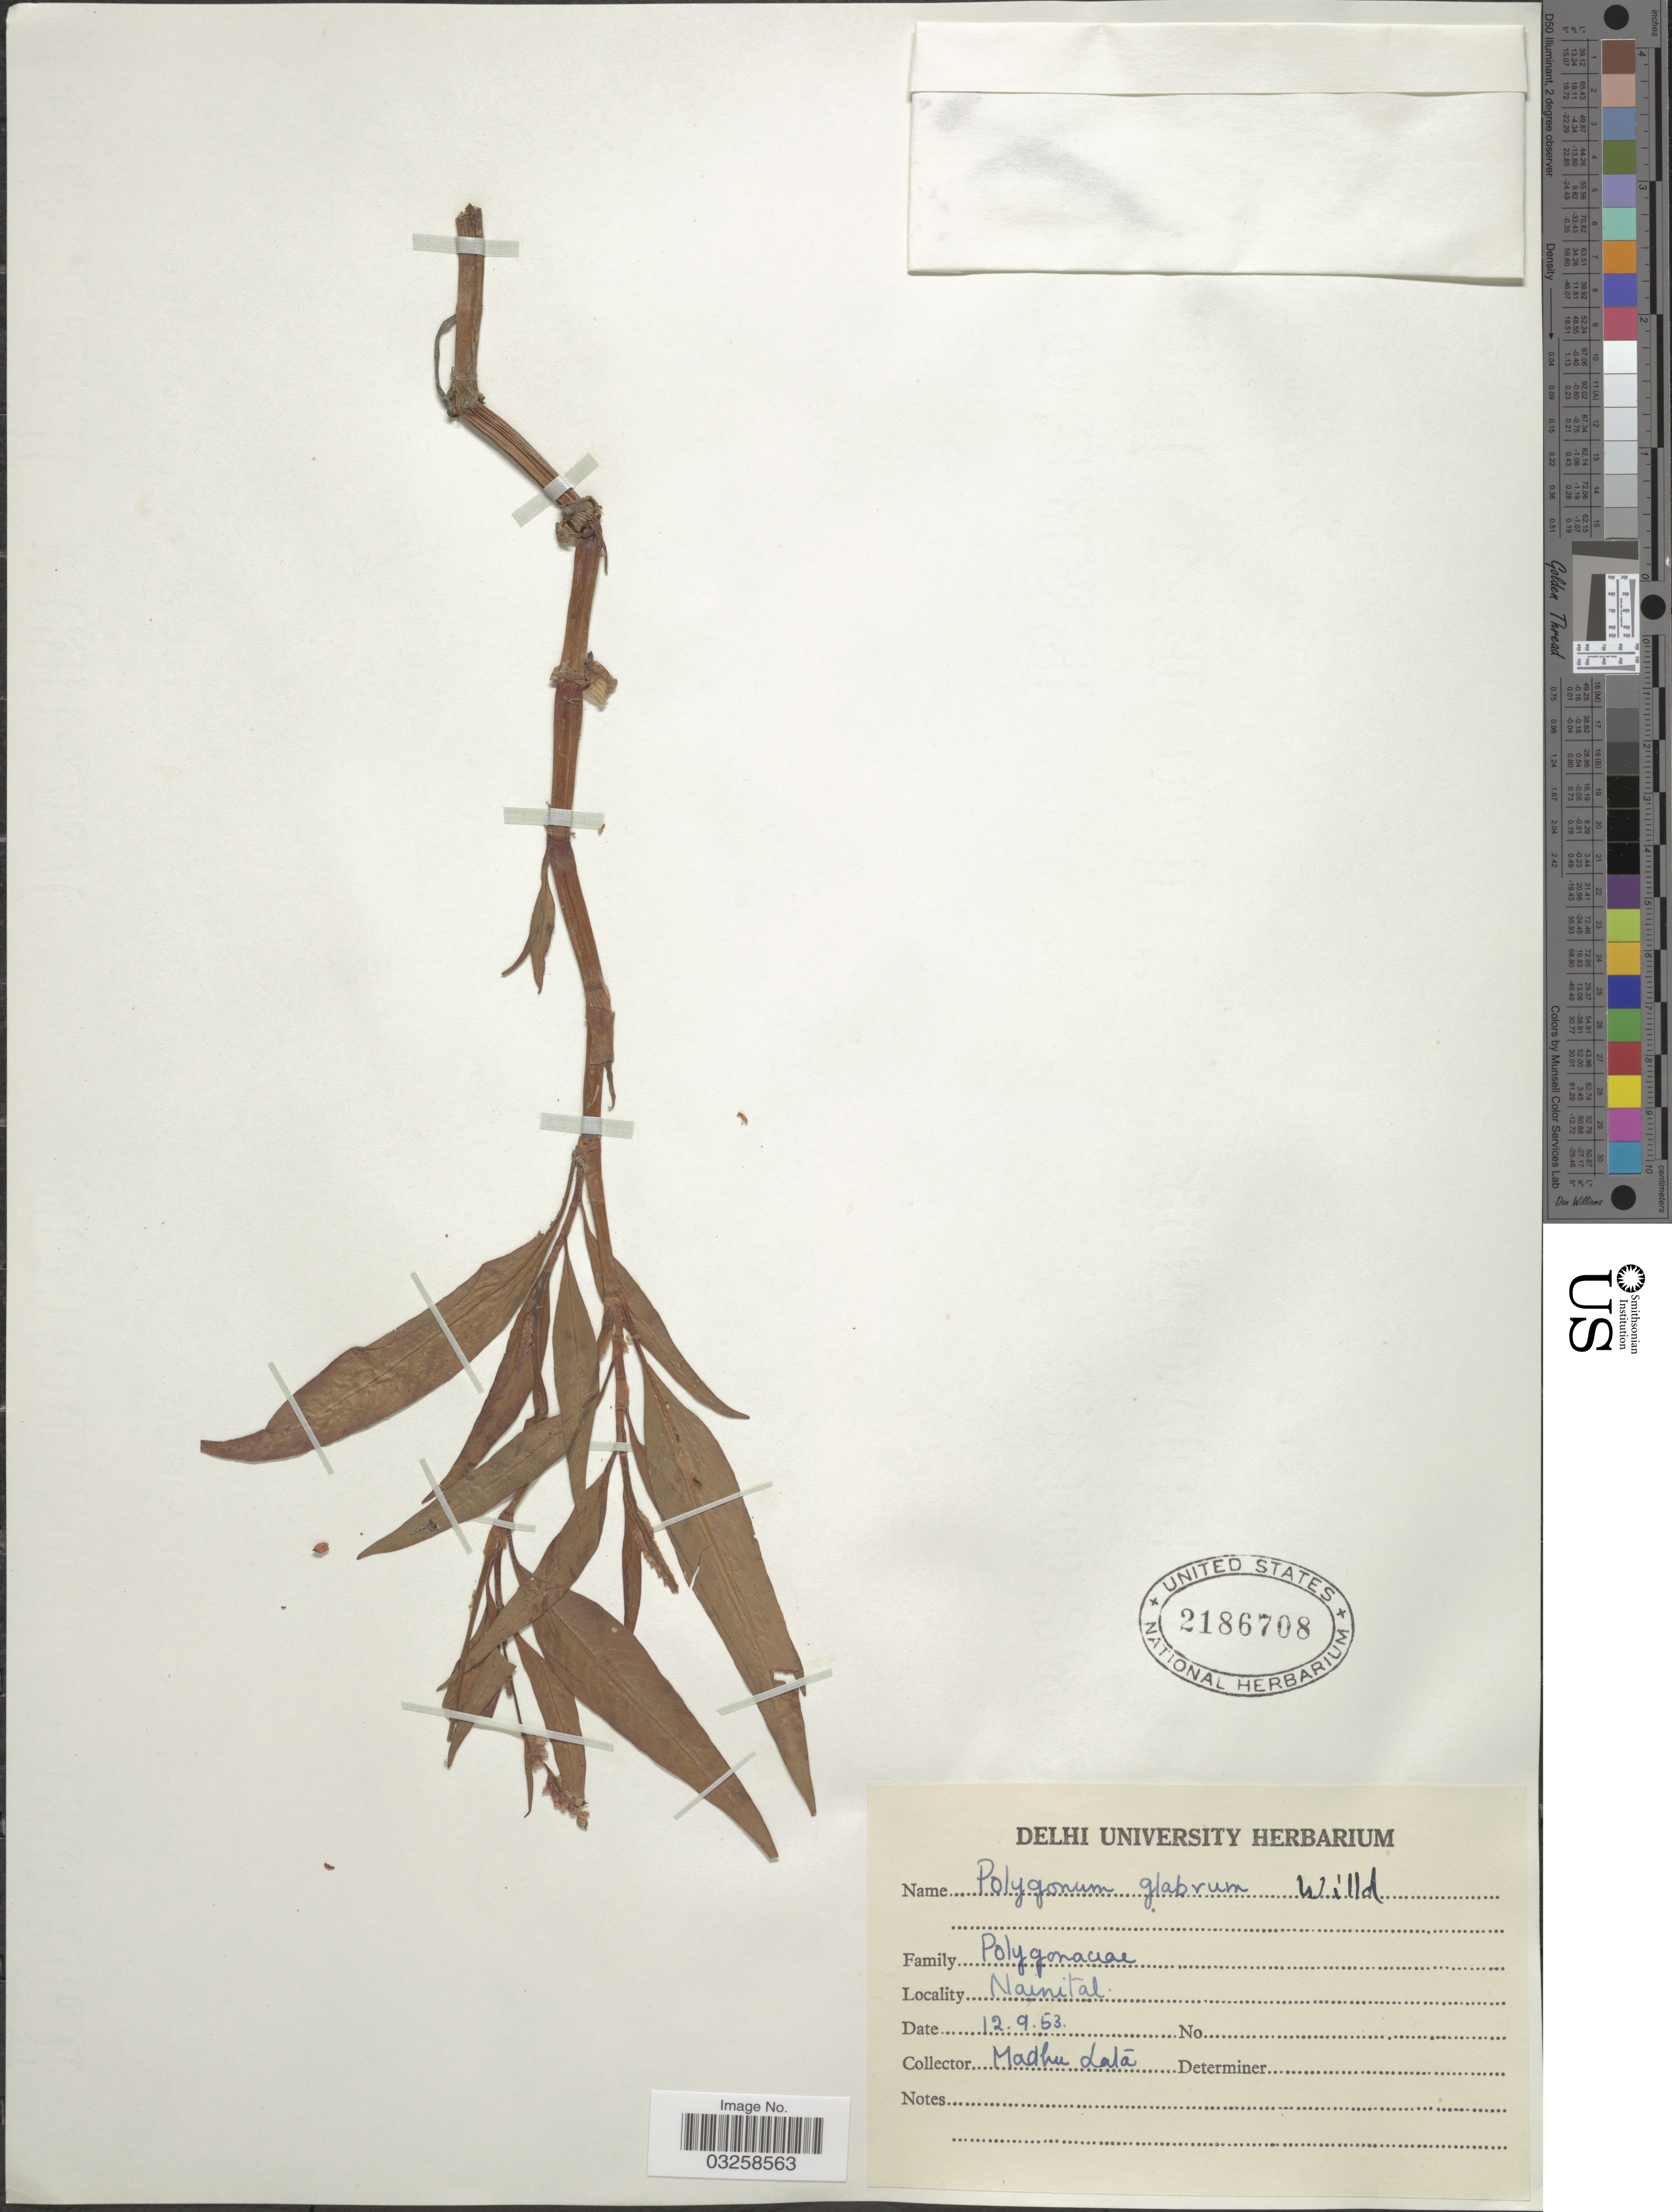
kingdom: Plantae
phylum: Tracheophyta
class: Magnoliopsida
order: Caryophyllales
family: Polygonaceae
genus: Persicaria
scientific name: Persicaria glabra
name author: (Willd.) M. Gómez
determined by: U.S. National Herbarium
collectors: M. Lata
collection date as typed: Transcribed d/m/y: 12/9/53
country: India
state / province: Delhi, Capital Territory of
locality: Nainital.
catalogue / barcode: US 2186708